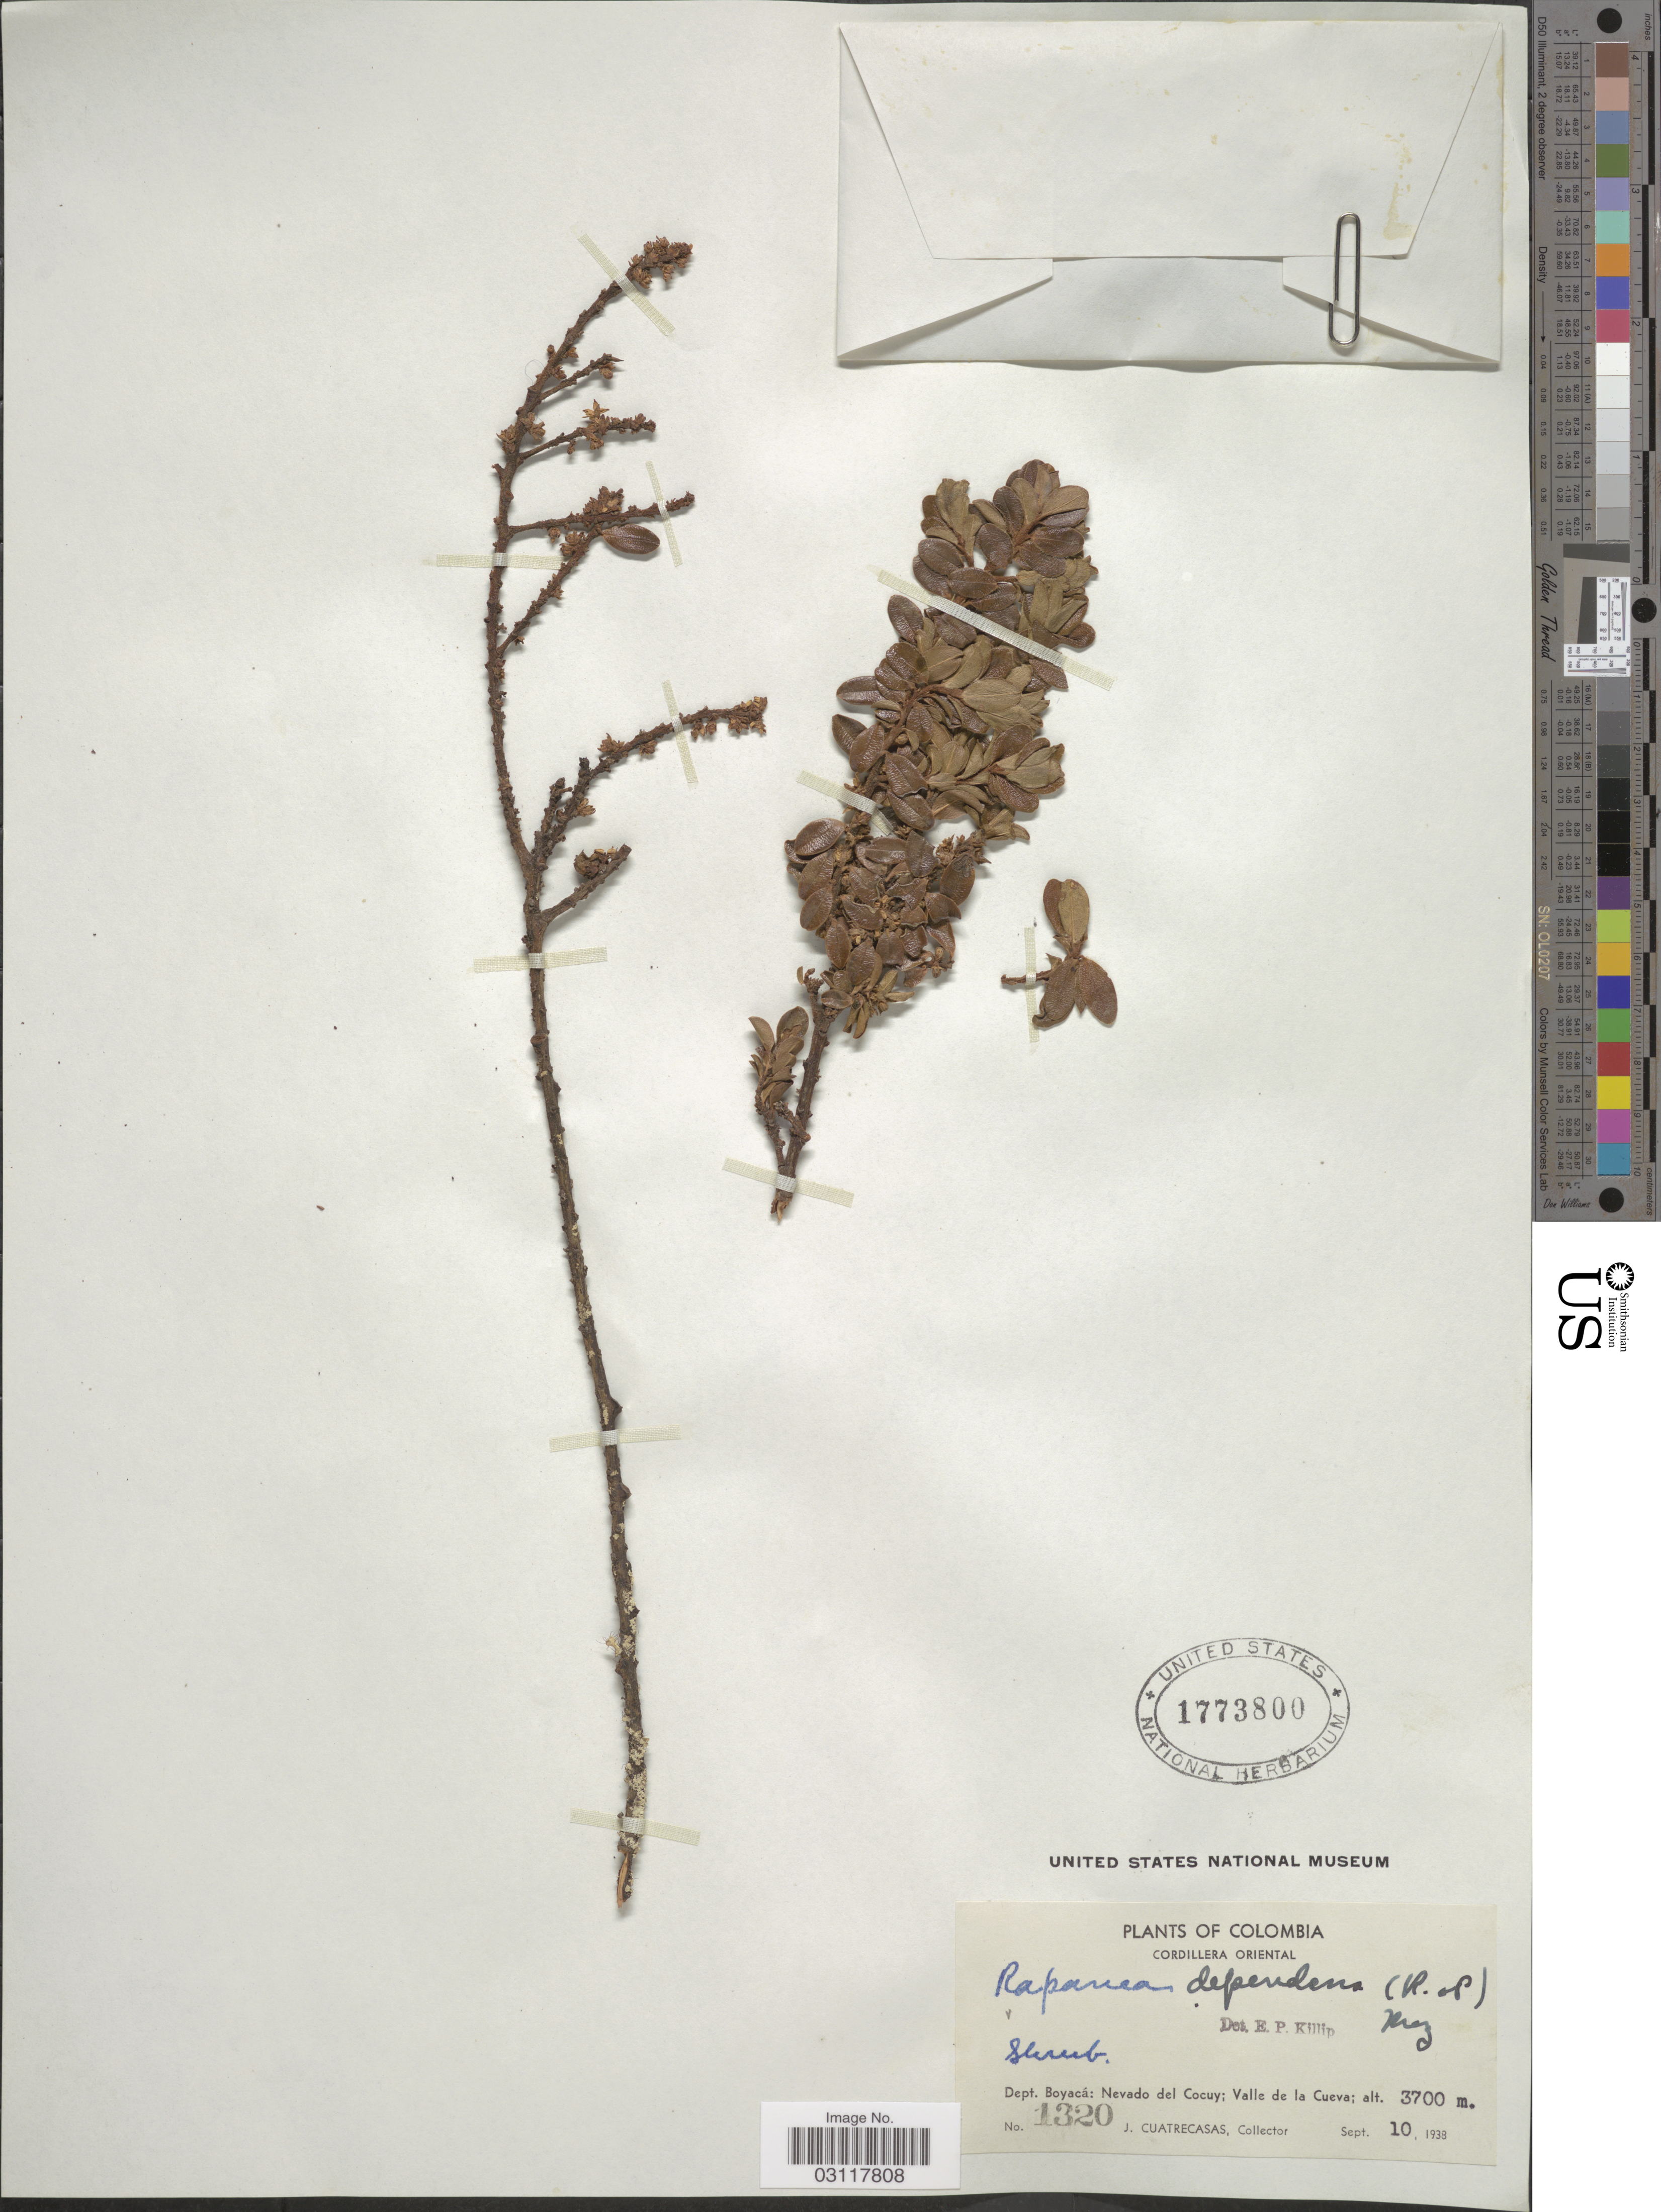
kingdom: Plantae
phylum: Tracheophyta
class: Magnoliopsida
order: Ericales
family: Primulaceae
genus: Rapanea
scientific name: Rapanea dependens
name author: (Ruiz & Pav.) Mez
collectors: J. Cuatrecasas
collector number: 1320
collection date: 1938-09-10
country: Colombia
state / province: Boyacá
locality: Cordillera Oriental. Dept. Boyacá: Nevado del Cocuy; Valle de la Cueva.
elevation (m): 3700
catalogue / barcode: US 1773800